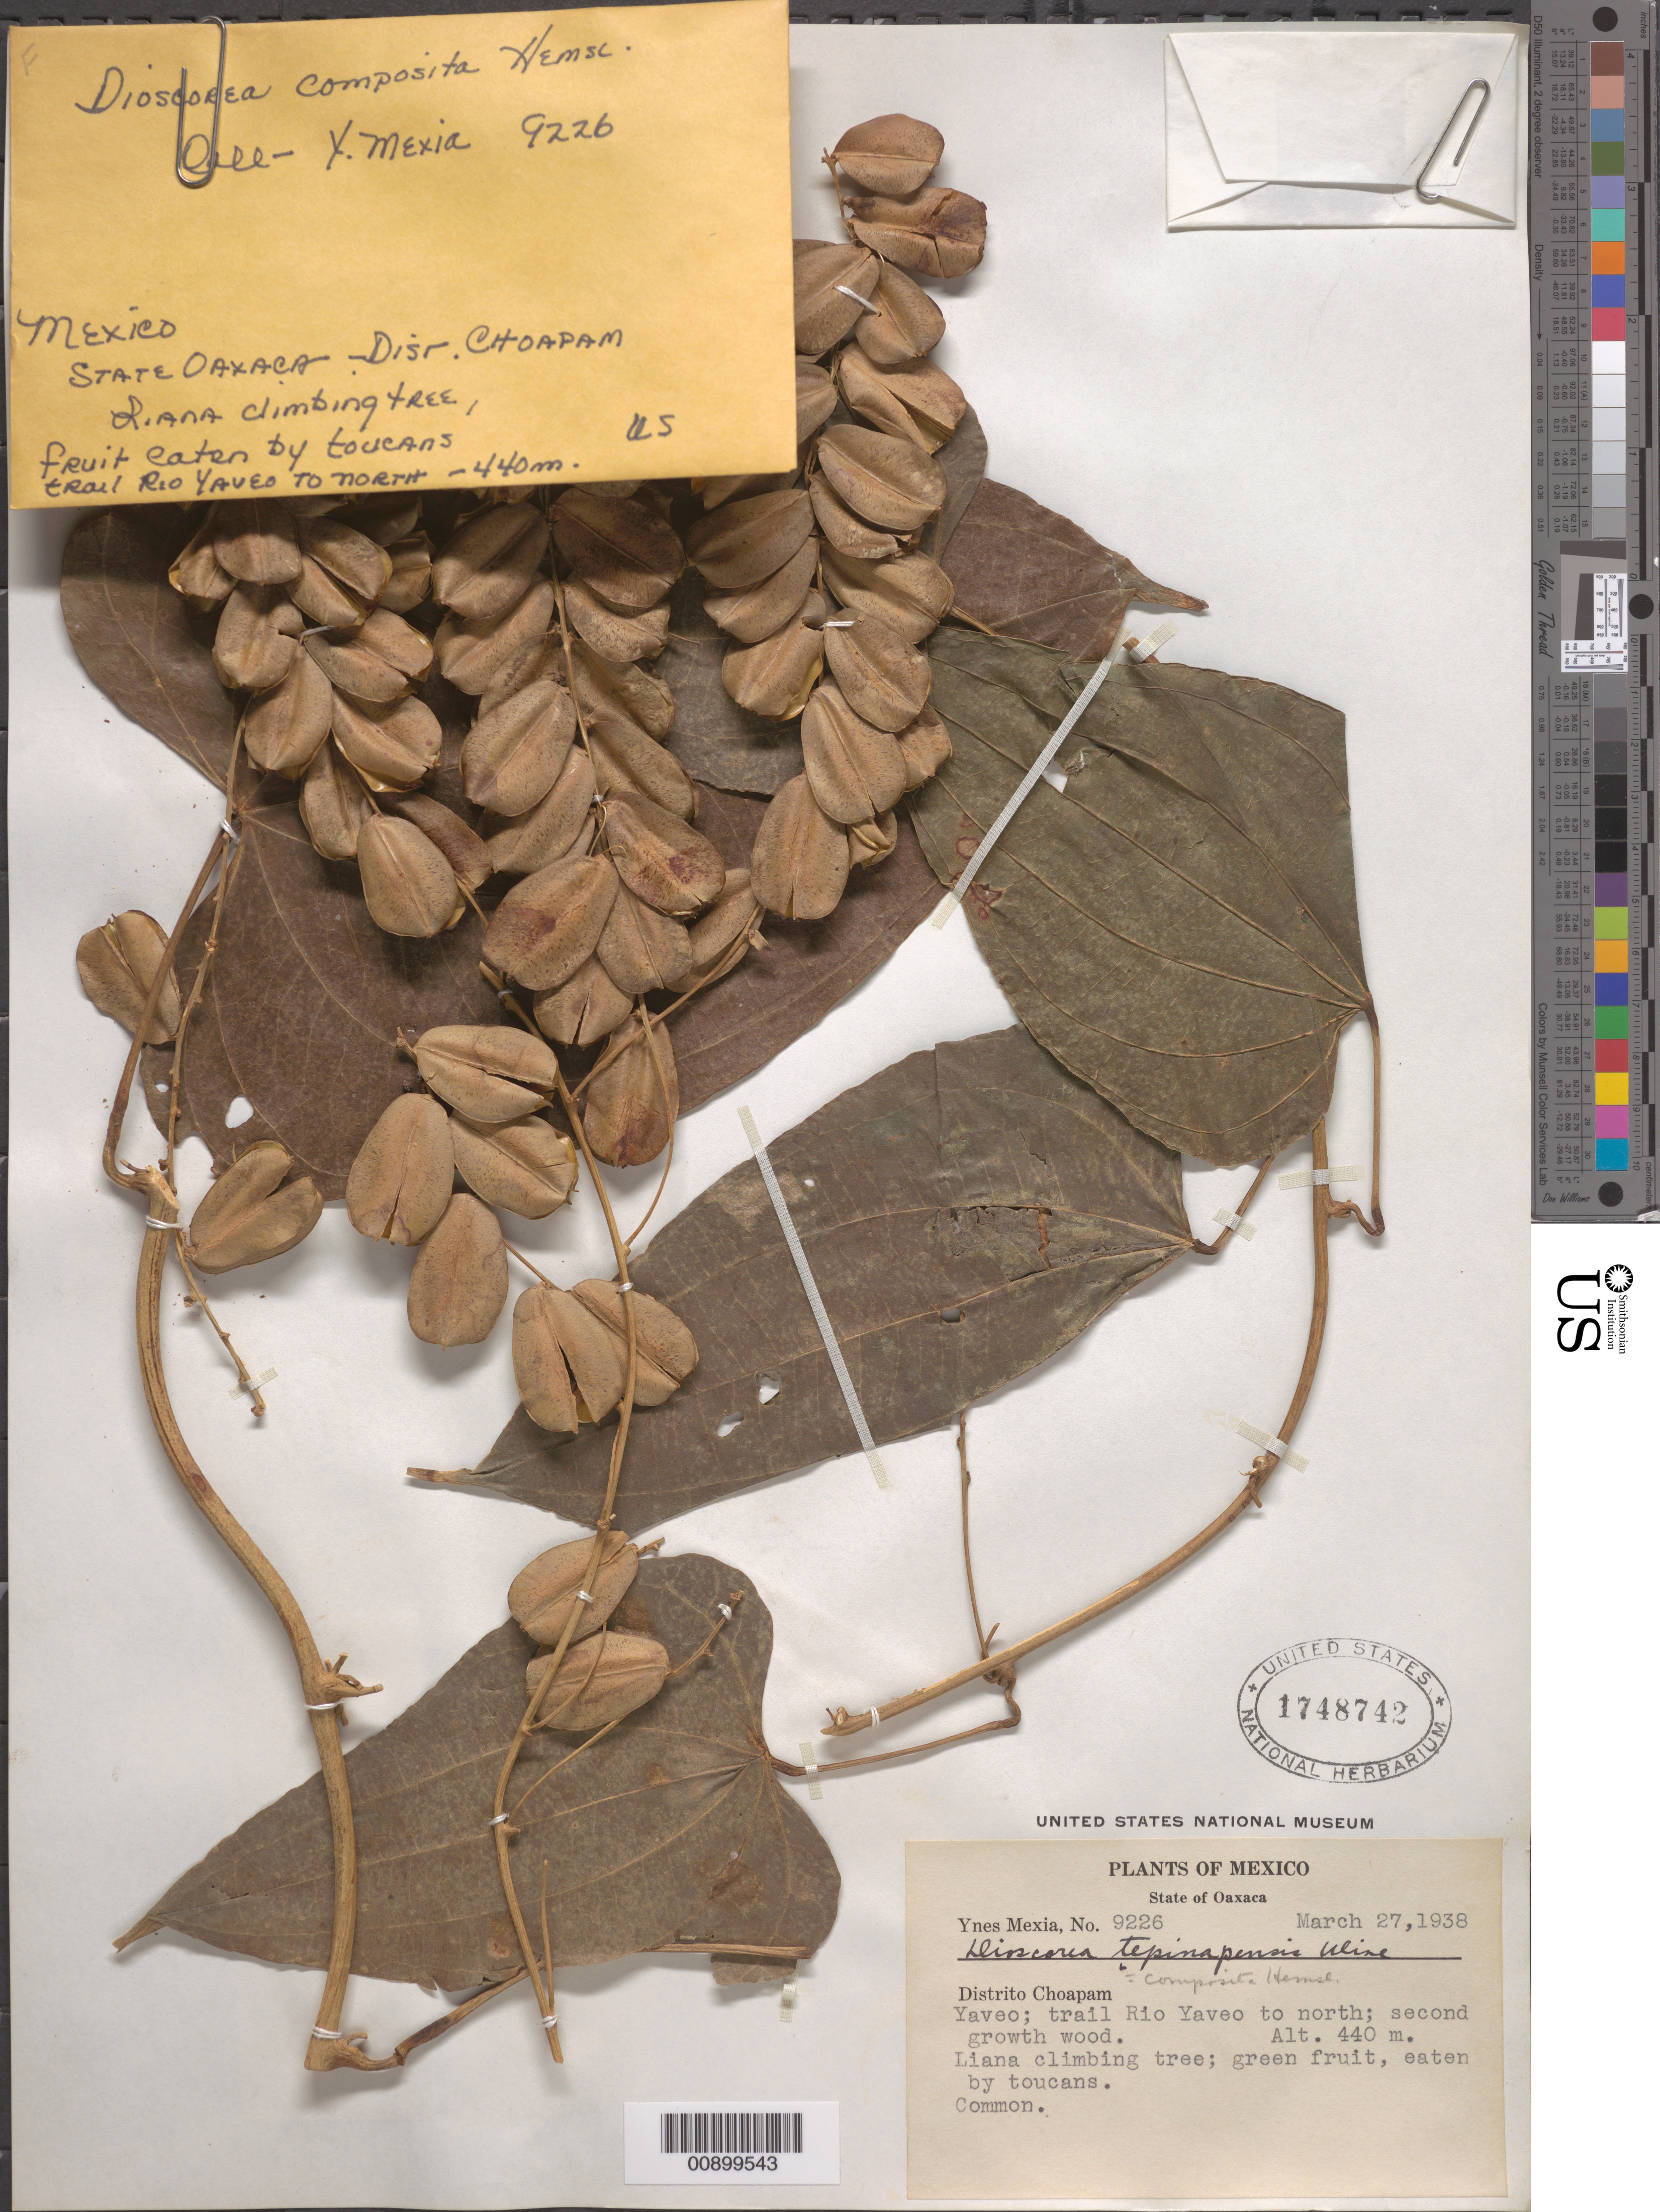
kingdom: Plantae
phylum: Tracheophyta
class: Liliopsida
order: Dioscoreales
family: Dioscoreaceae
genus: Dioscorea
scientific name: Dioscorea composita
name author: Hemsl.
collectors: Y. Mexia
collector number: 9226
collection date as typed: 27 Mar 1938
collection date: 1938-03-27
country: Mexico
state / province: Oaxaca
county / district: Choapan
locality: Oaxaca: Distrito Choapan: Yaveo; trail Río Yaveo to north.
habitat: Second growth wood.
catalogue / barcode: US 1748742